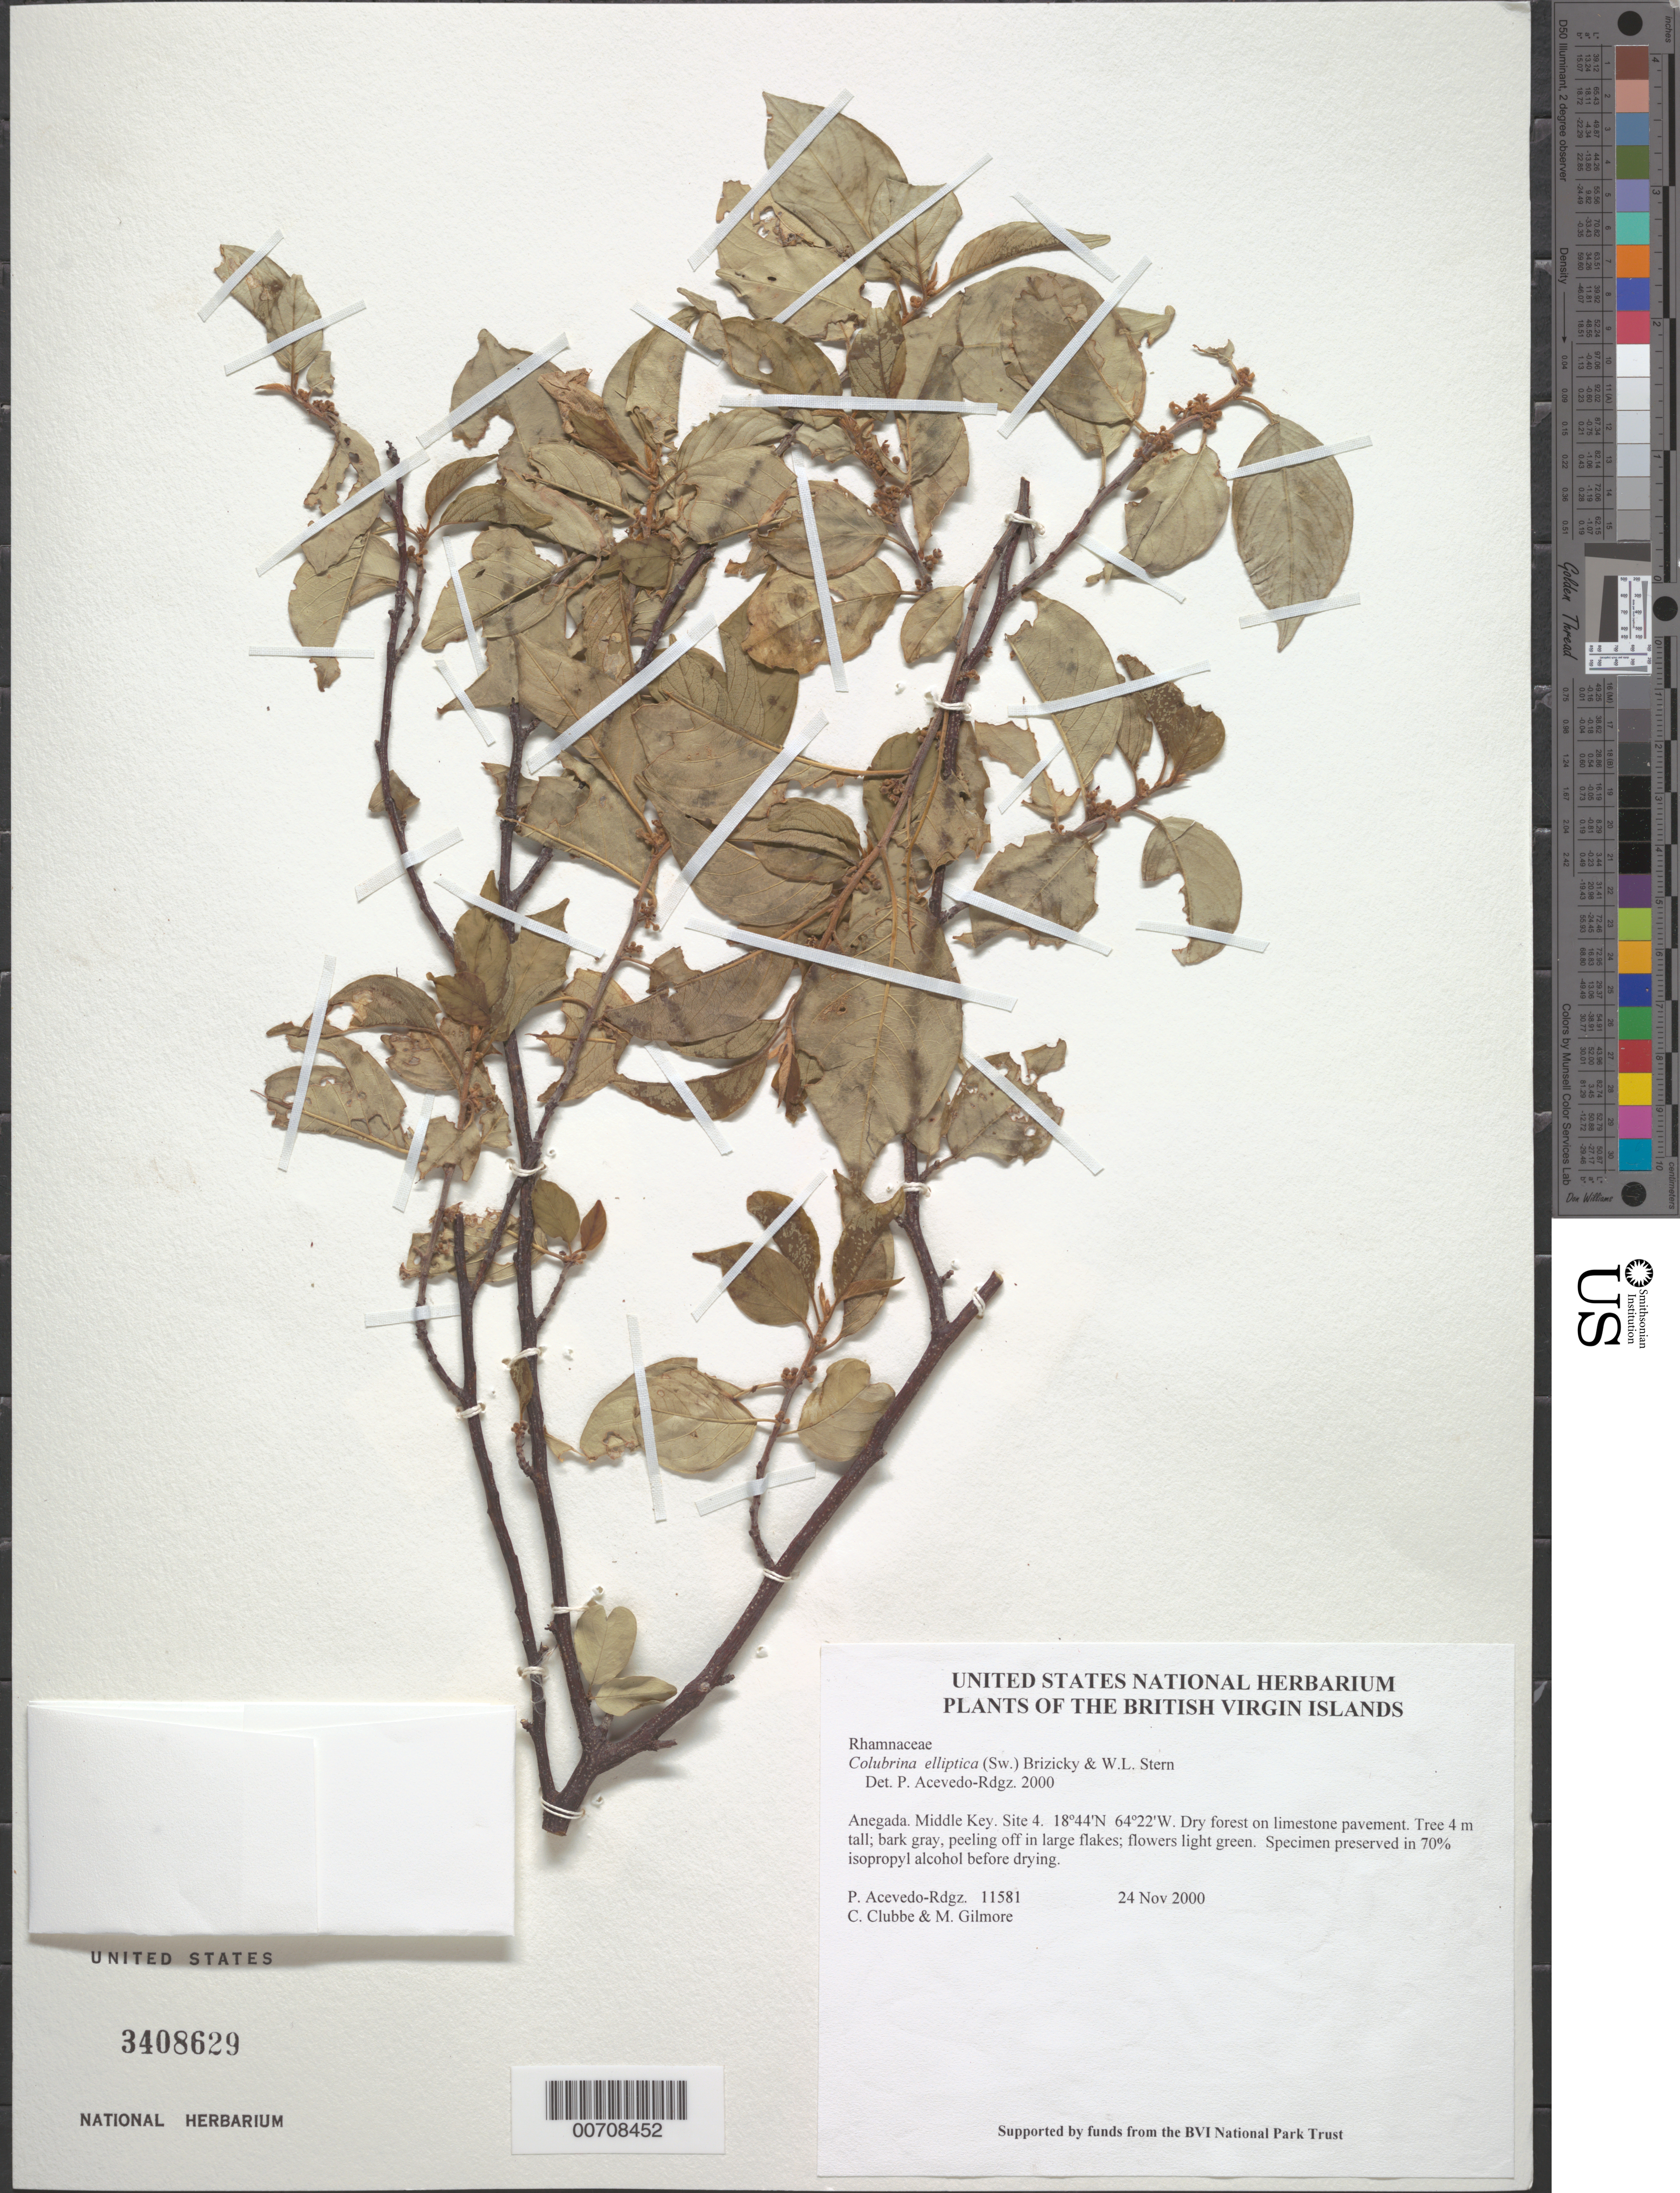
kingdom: Plantae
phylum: Tracheophyta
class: Magnoliopsida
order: Rosales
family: Rhamnaceae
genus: Colubrina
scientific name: Colubrina elliptica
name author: (Sw.) Brizicky & W.L. Stern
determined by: Acevedo-Rodríguez, P., (BOT), Smithsonian Institution - National Museum of Natural History (UNITED STATES)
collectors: P. Acevedo-Rodr., C. Clubbe & M. Gilmore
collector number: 11581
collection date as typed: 24 Nov 2000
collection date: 2000-11-24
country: British Virgin Islands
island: Anegada I.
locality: Middle Key. Site 4.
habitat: Dry forest on limestone pavement.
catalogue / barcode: US 3408629